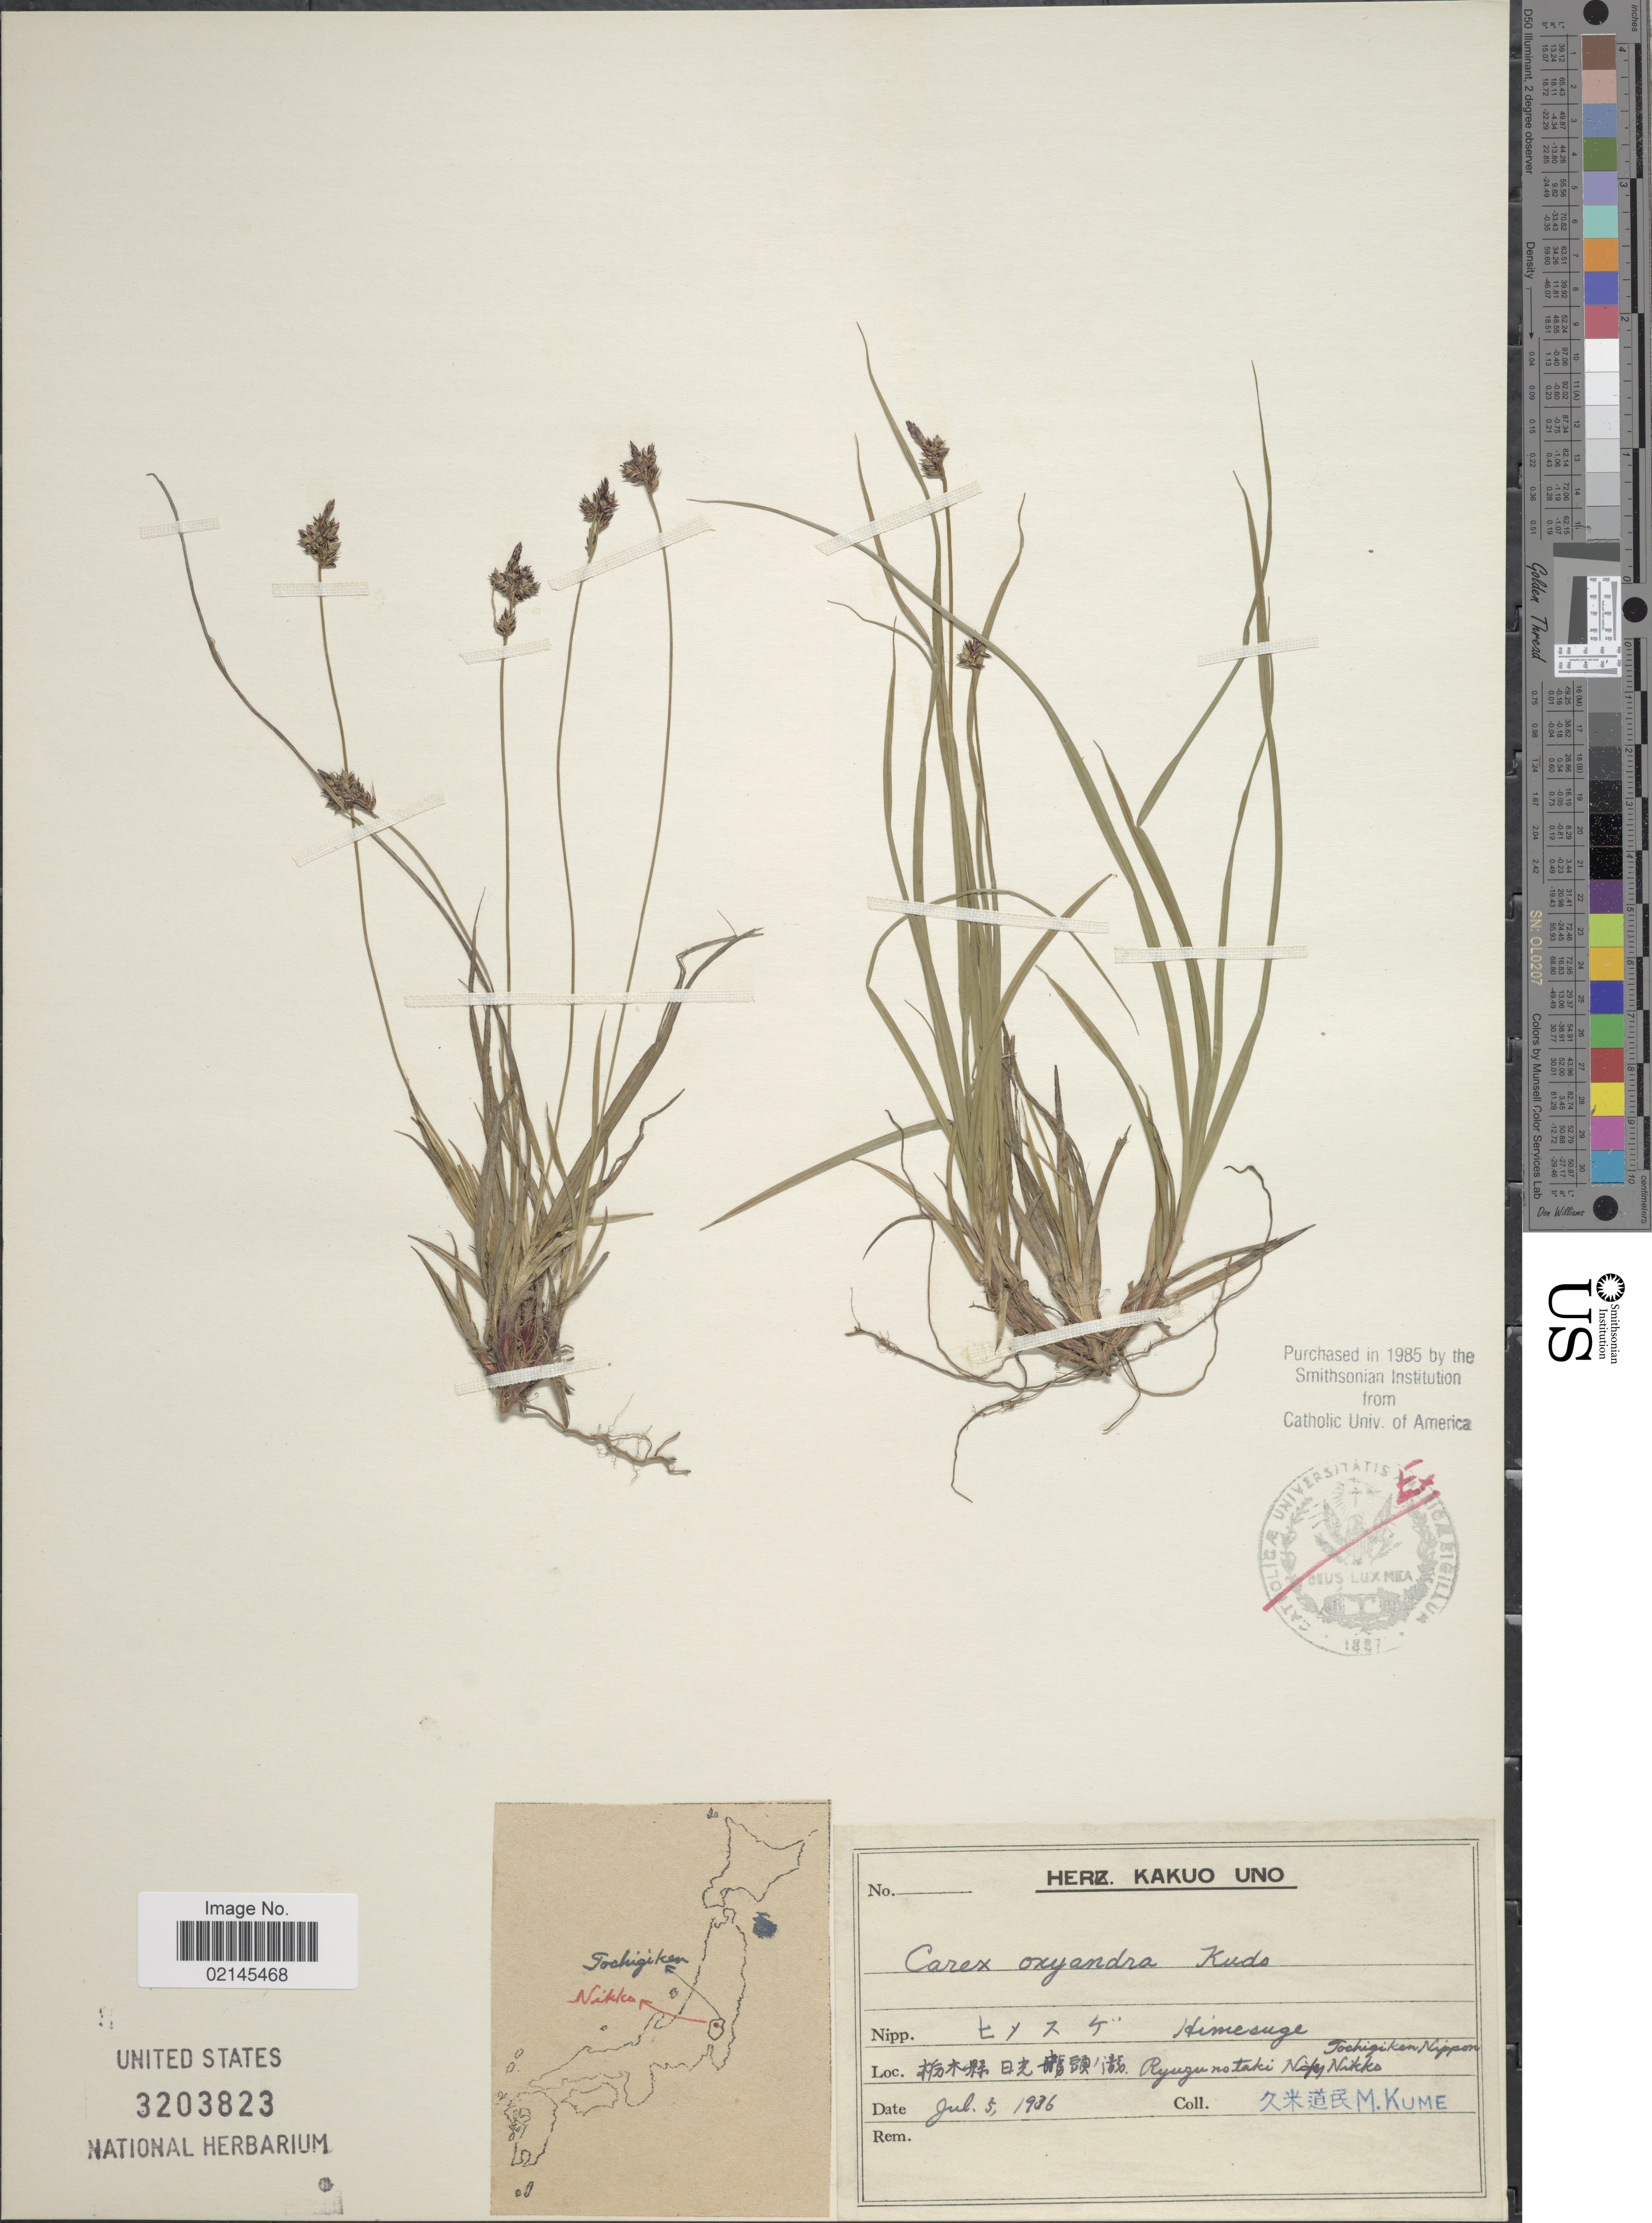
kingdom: Plantae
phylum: Tracheophyta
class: Liliopsida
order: Poales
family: Cyperaceae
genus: Carex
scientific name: Carex oxyandra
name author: (Franch. & Sav.) Kudô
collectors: M. Kume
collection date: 1936-07-05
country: Japan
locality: Ryuzu no taki, N [illegible text] Nikko, Tochigiken Nippon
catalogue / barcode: US 3203823